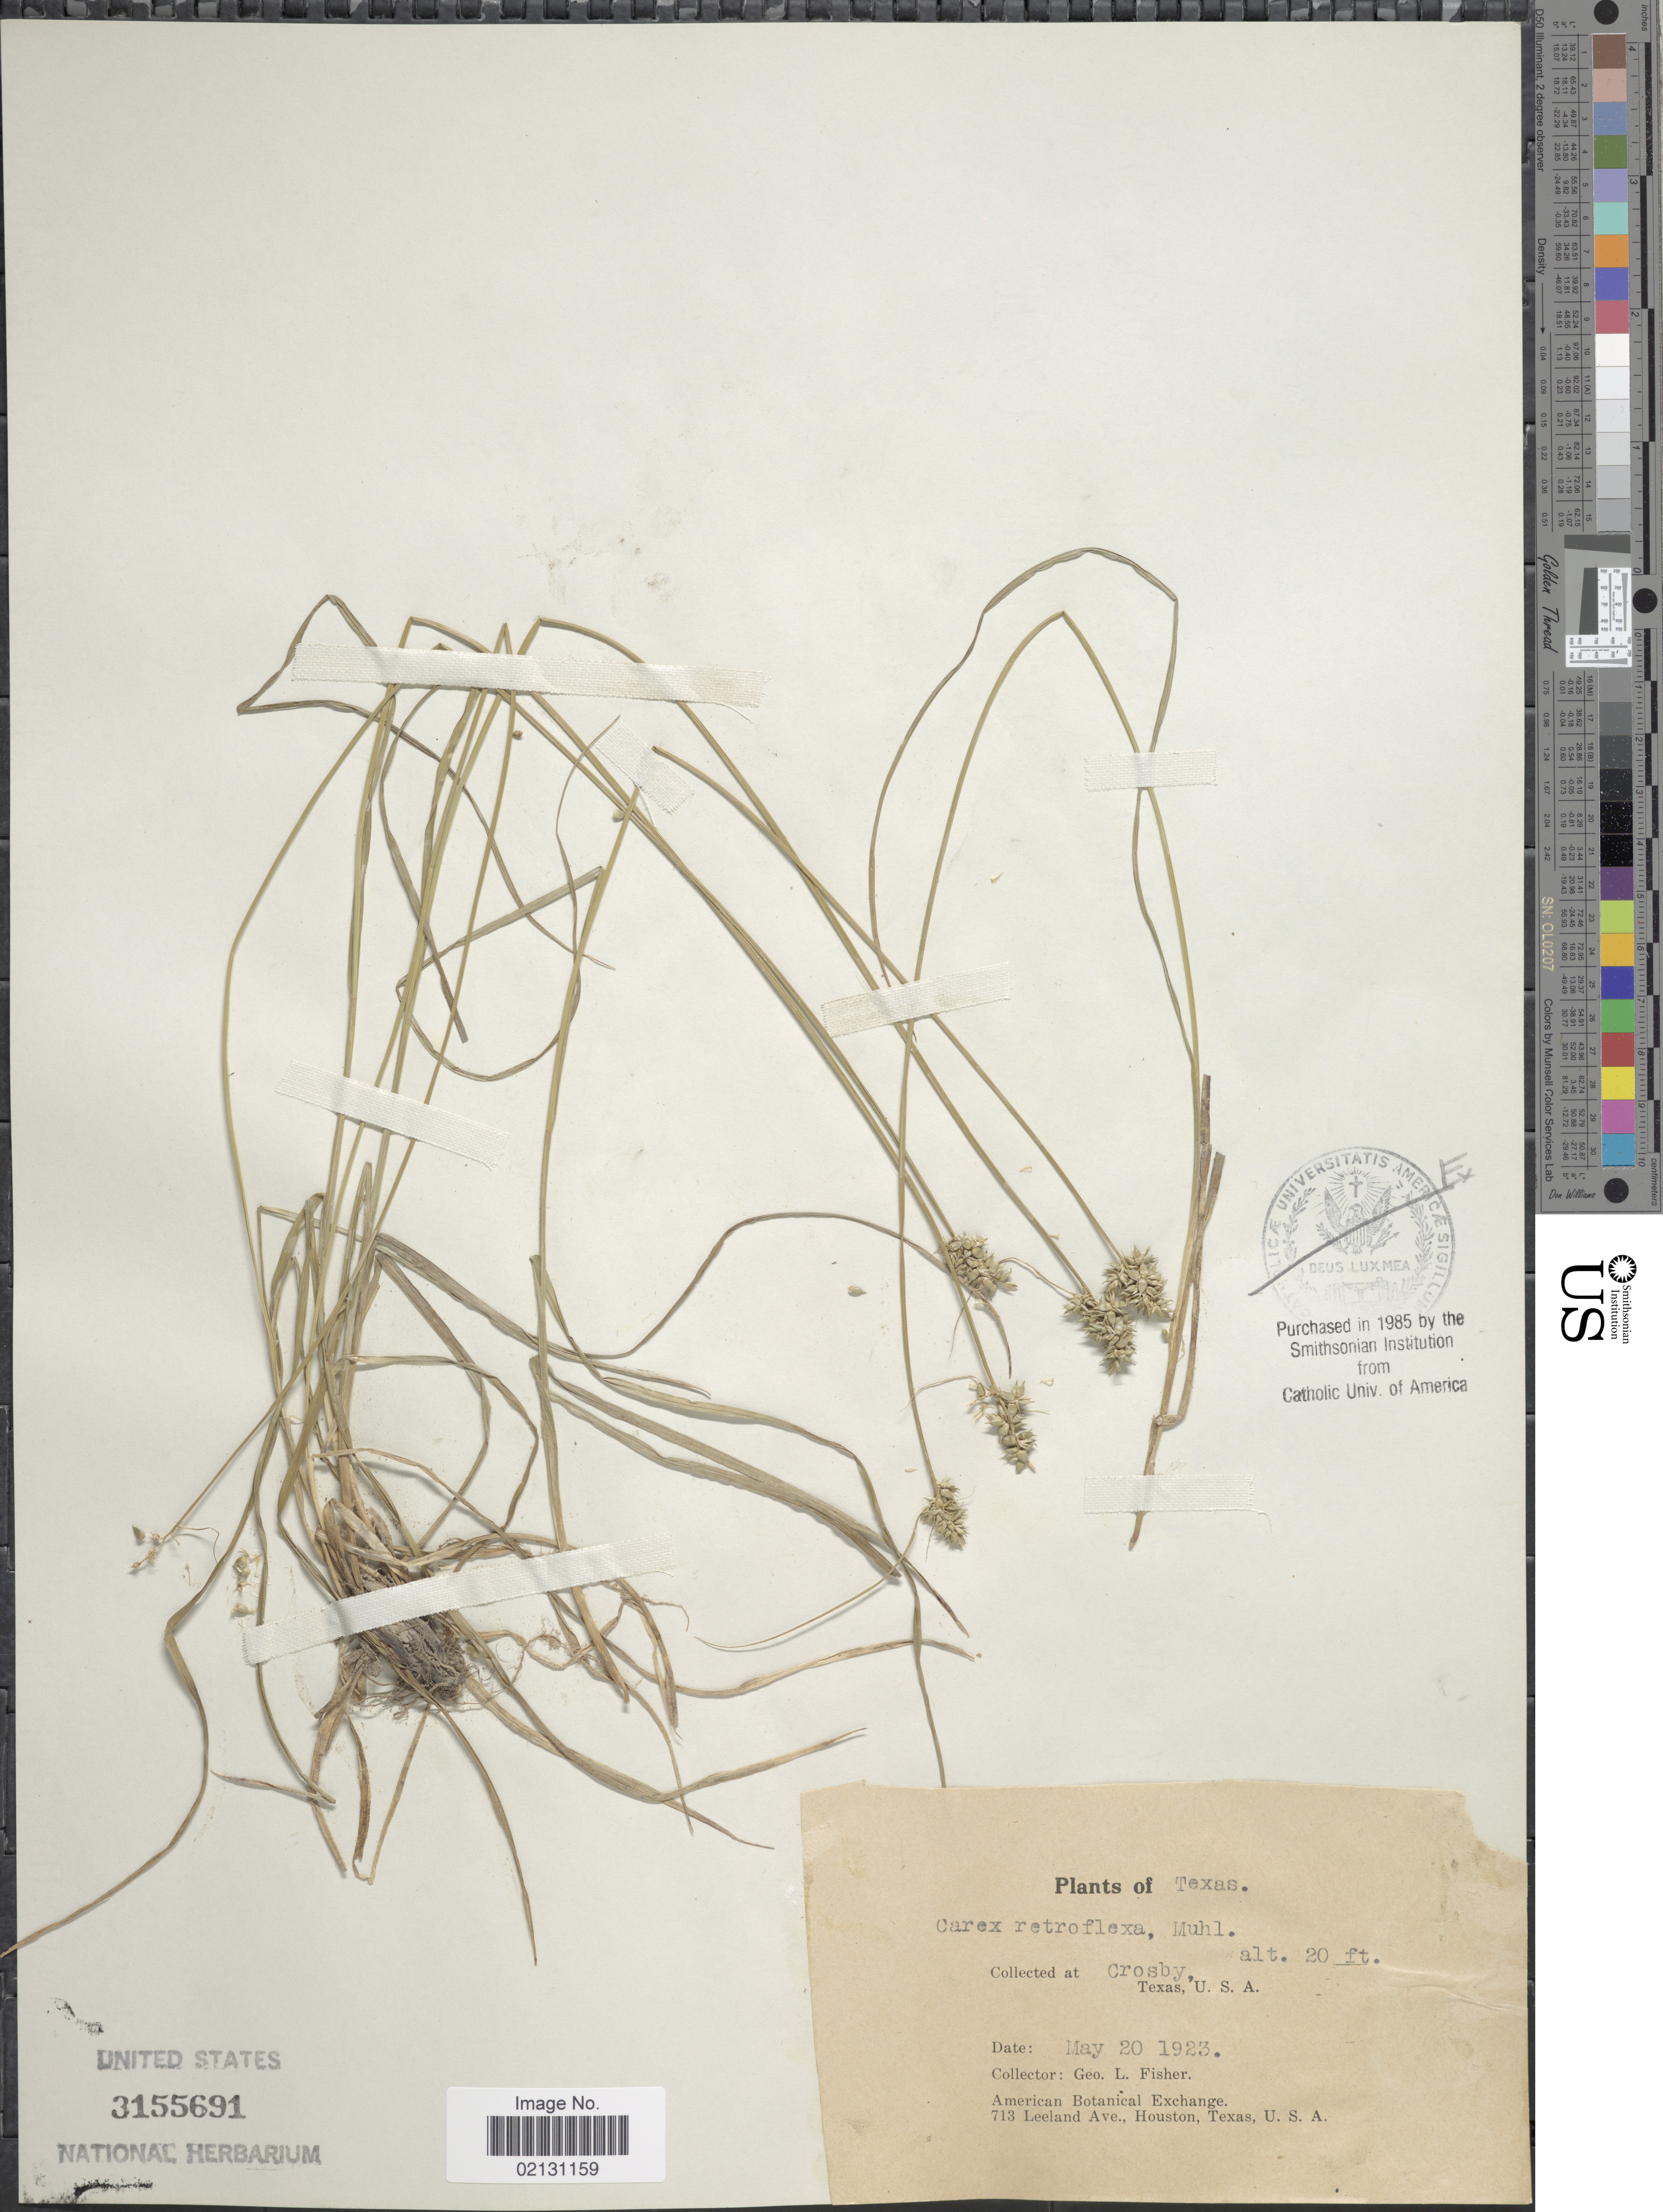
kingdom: Plantae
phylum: Tracheophyta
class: Liliopsida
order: Poales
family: Cyperaceae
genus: Carex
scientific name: Carex retroflexa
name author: Muhl. ex Willd.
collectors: G. L. Fisher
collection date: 1923-05-20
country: United States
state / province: Texas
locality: Crosby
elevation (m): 6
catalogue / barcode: US 3155691